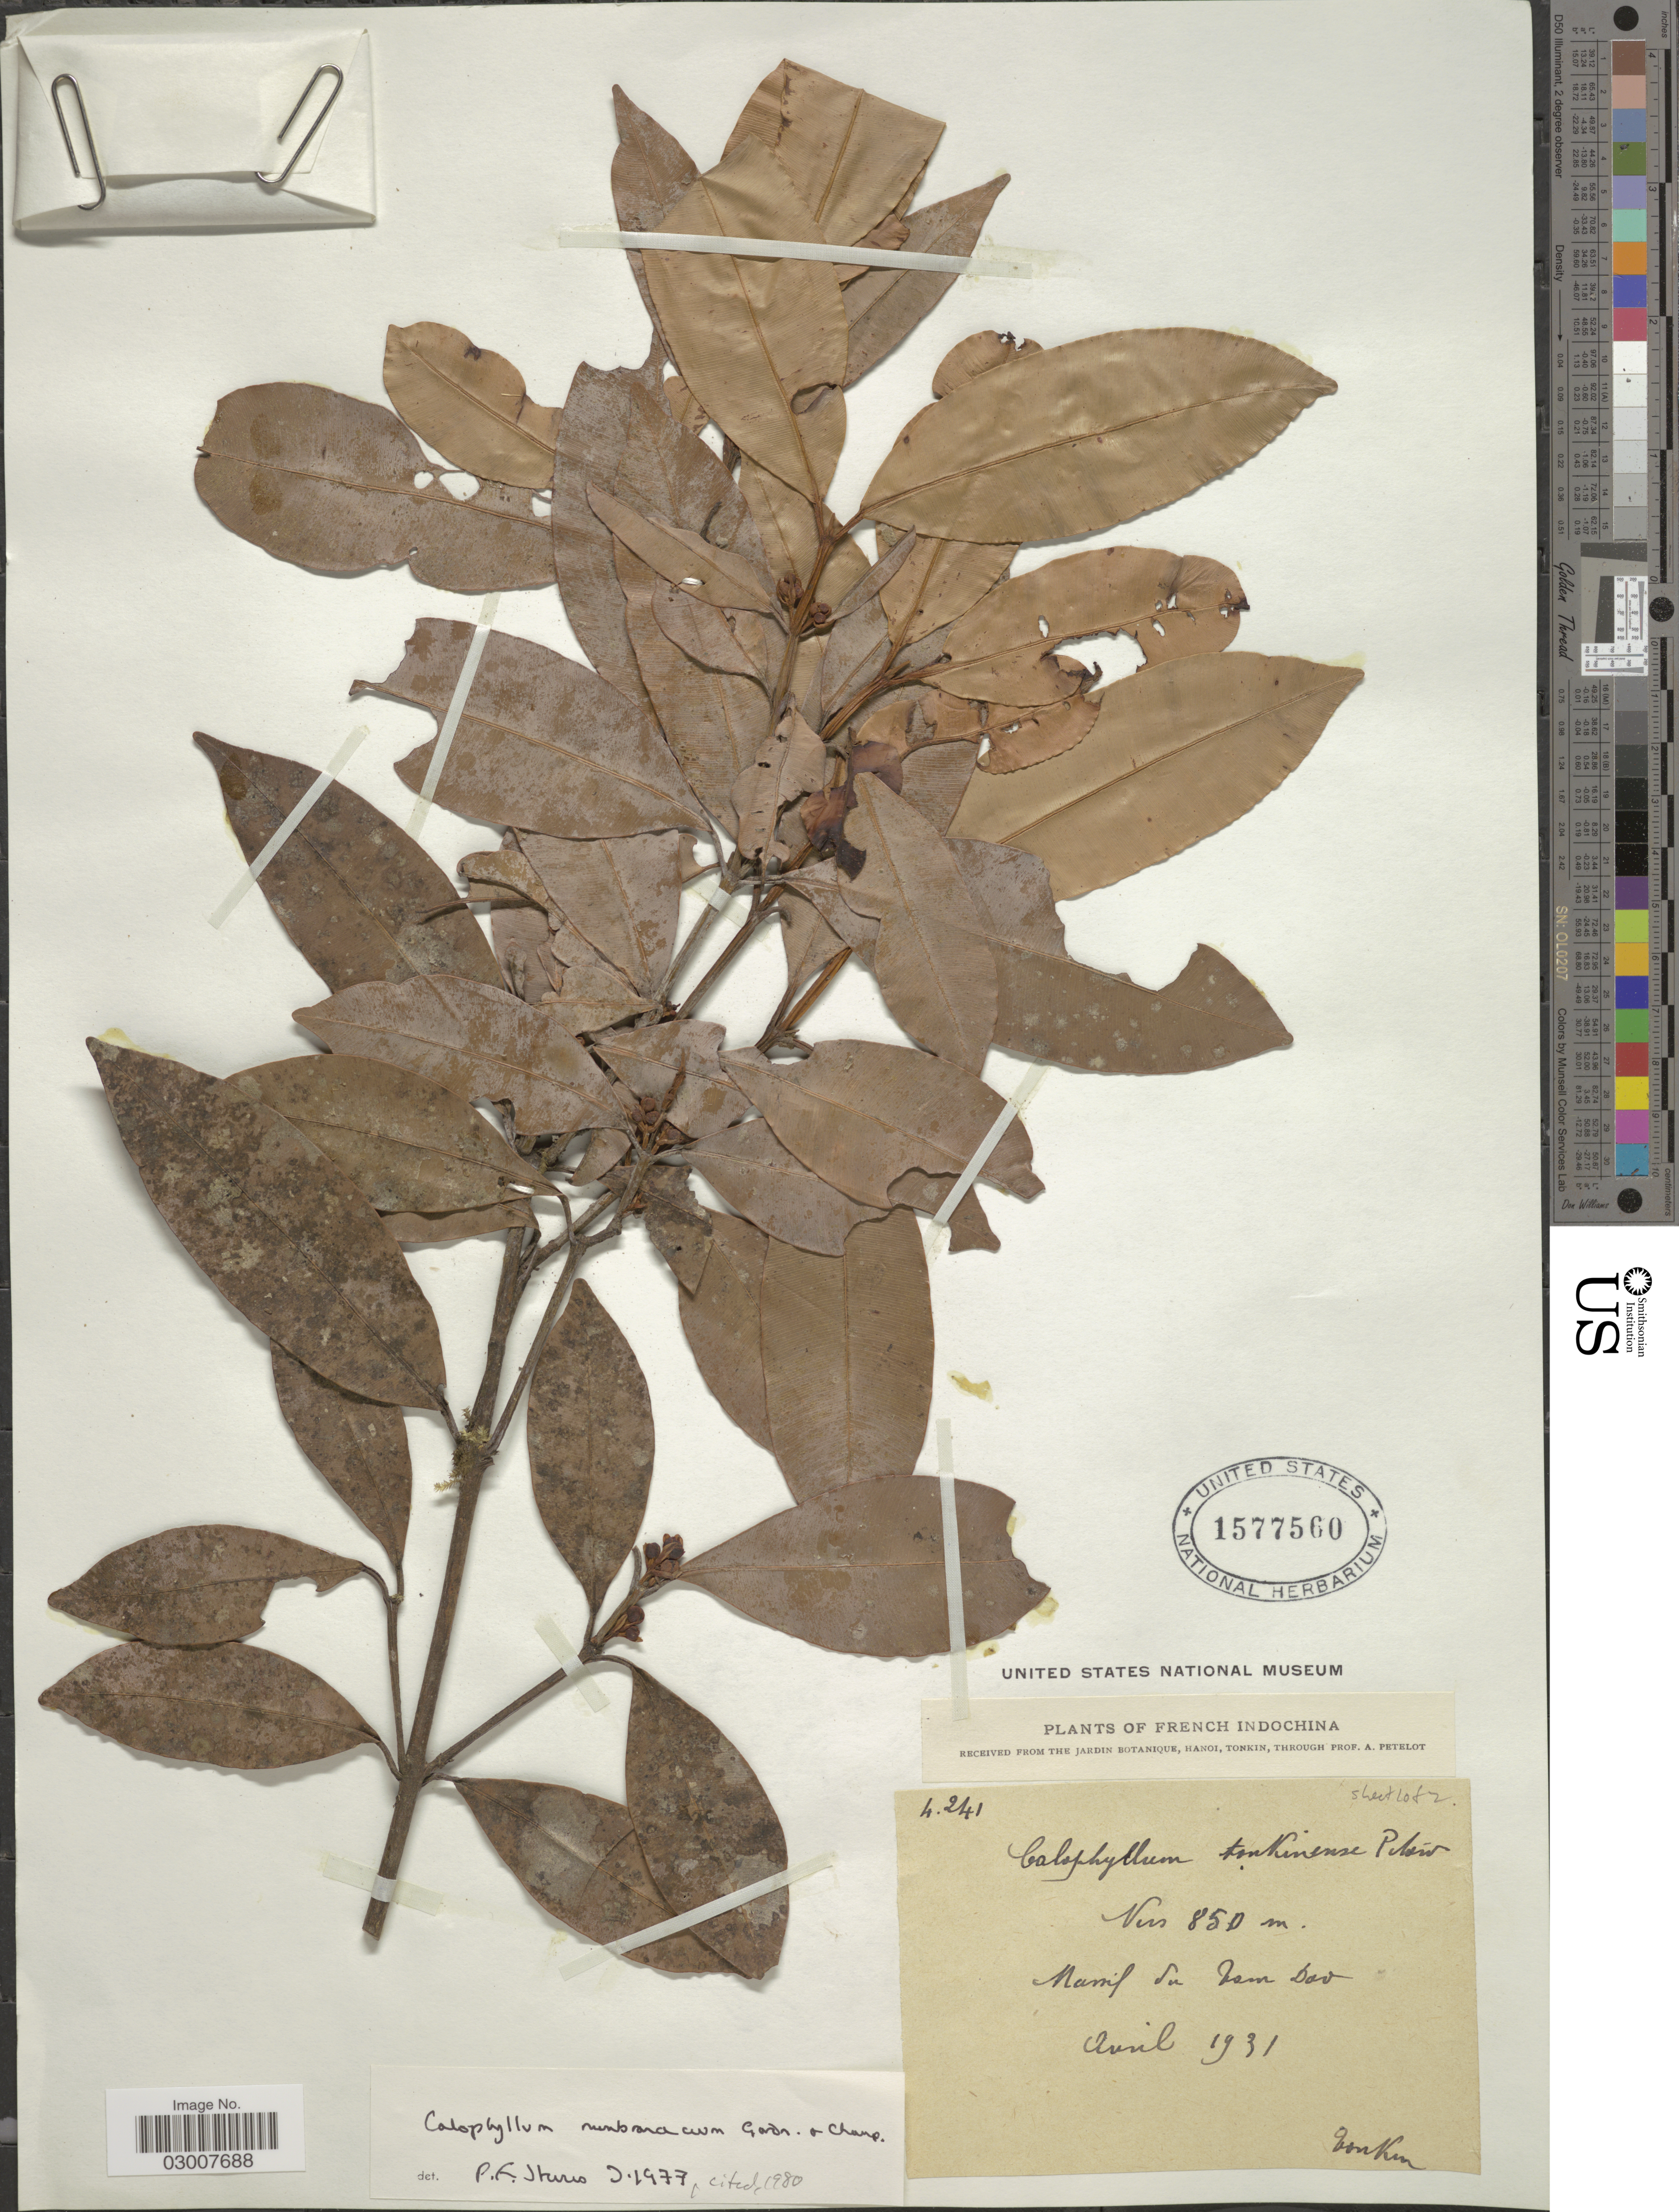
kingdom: Plantae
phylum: Tracheophyta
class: Magnoliopsida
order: Malpighiales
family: Calophyllaceae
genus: Calophyllum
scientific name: Calophyllum membranaceum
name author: Gardner & Champ.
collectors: A. Petelot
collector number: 4241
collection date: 1931-04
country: Vietnam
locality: French Indochina. Tonkin. Massif du Tam Dao.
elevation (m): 850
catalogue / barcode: US 1577560